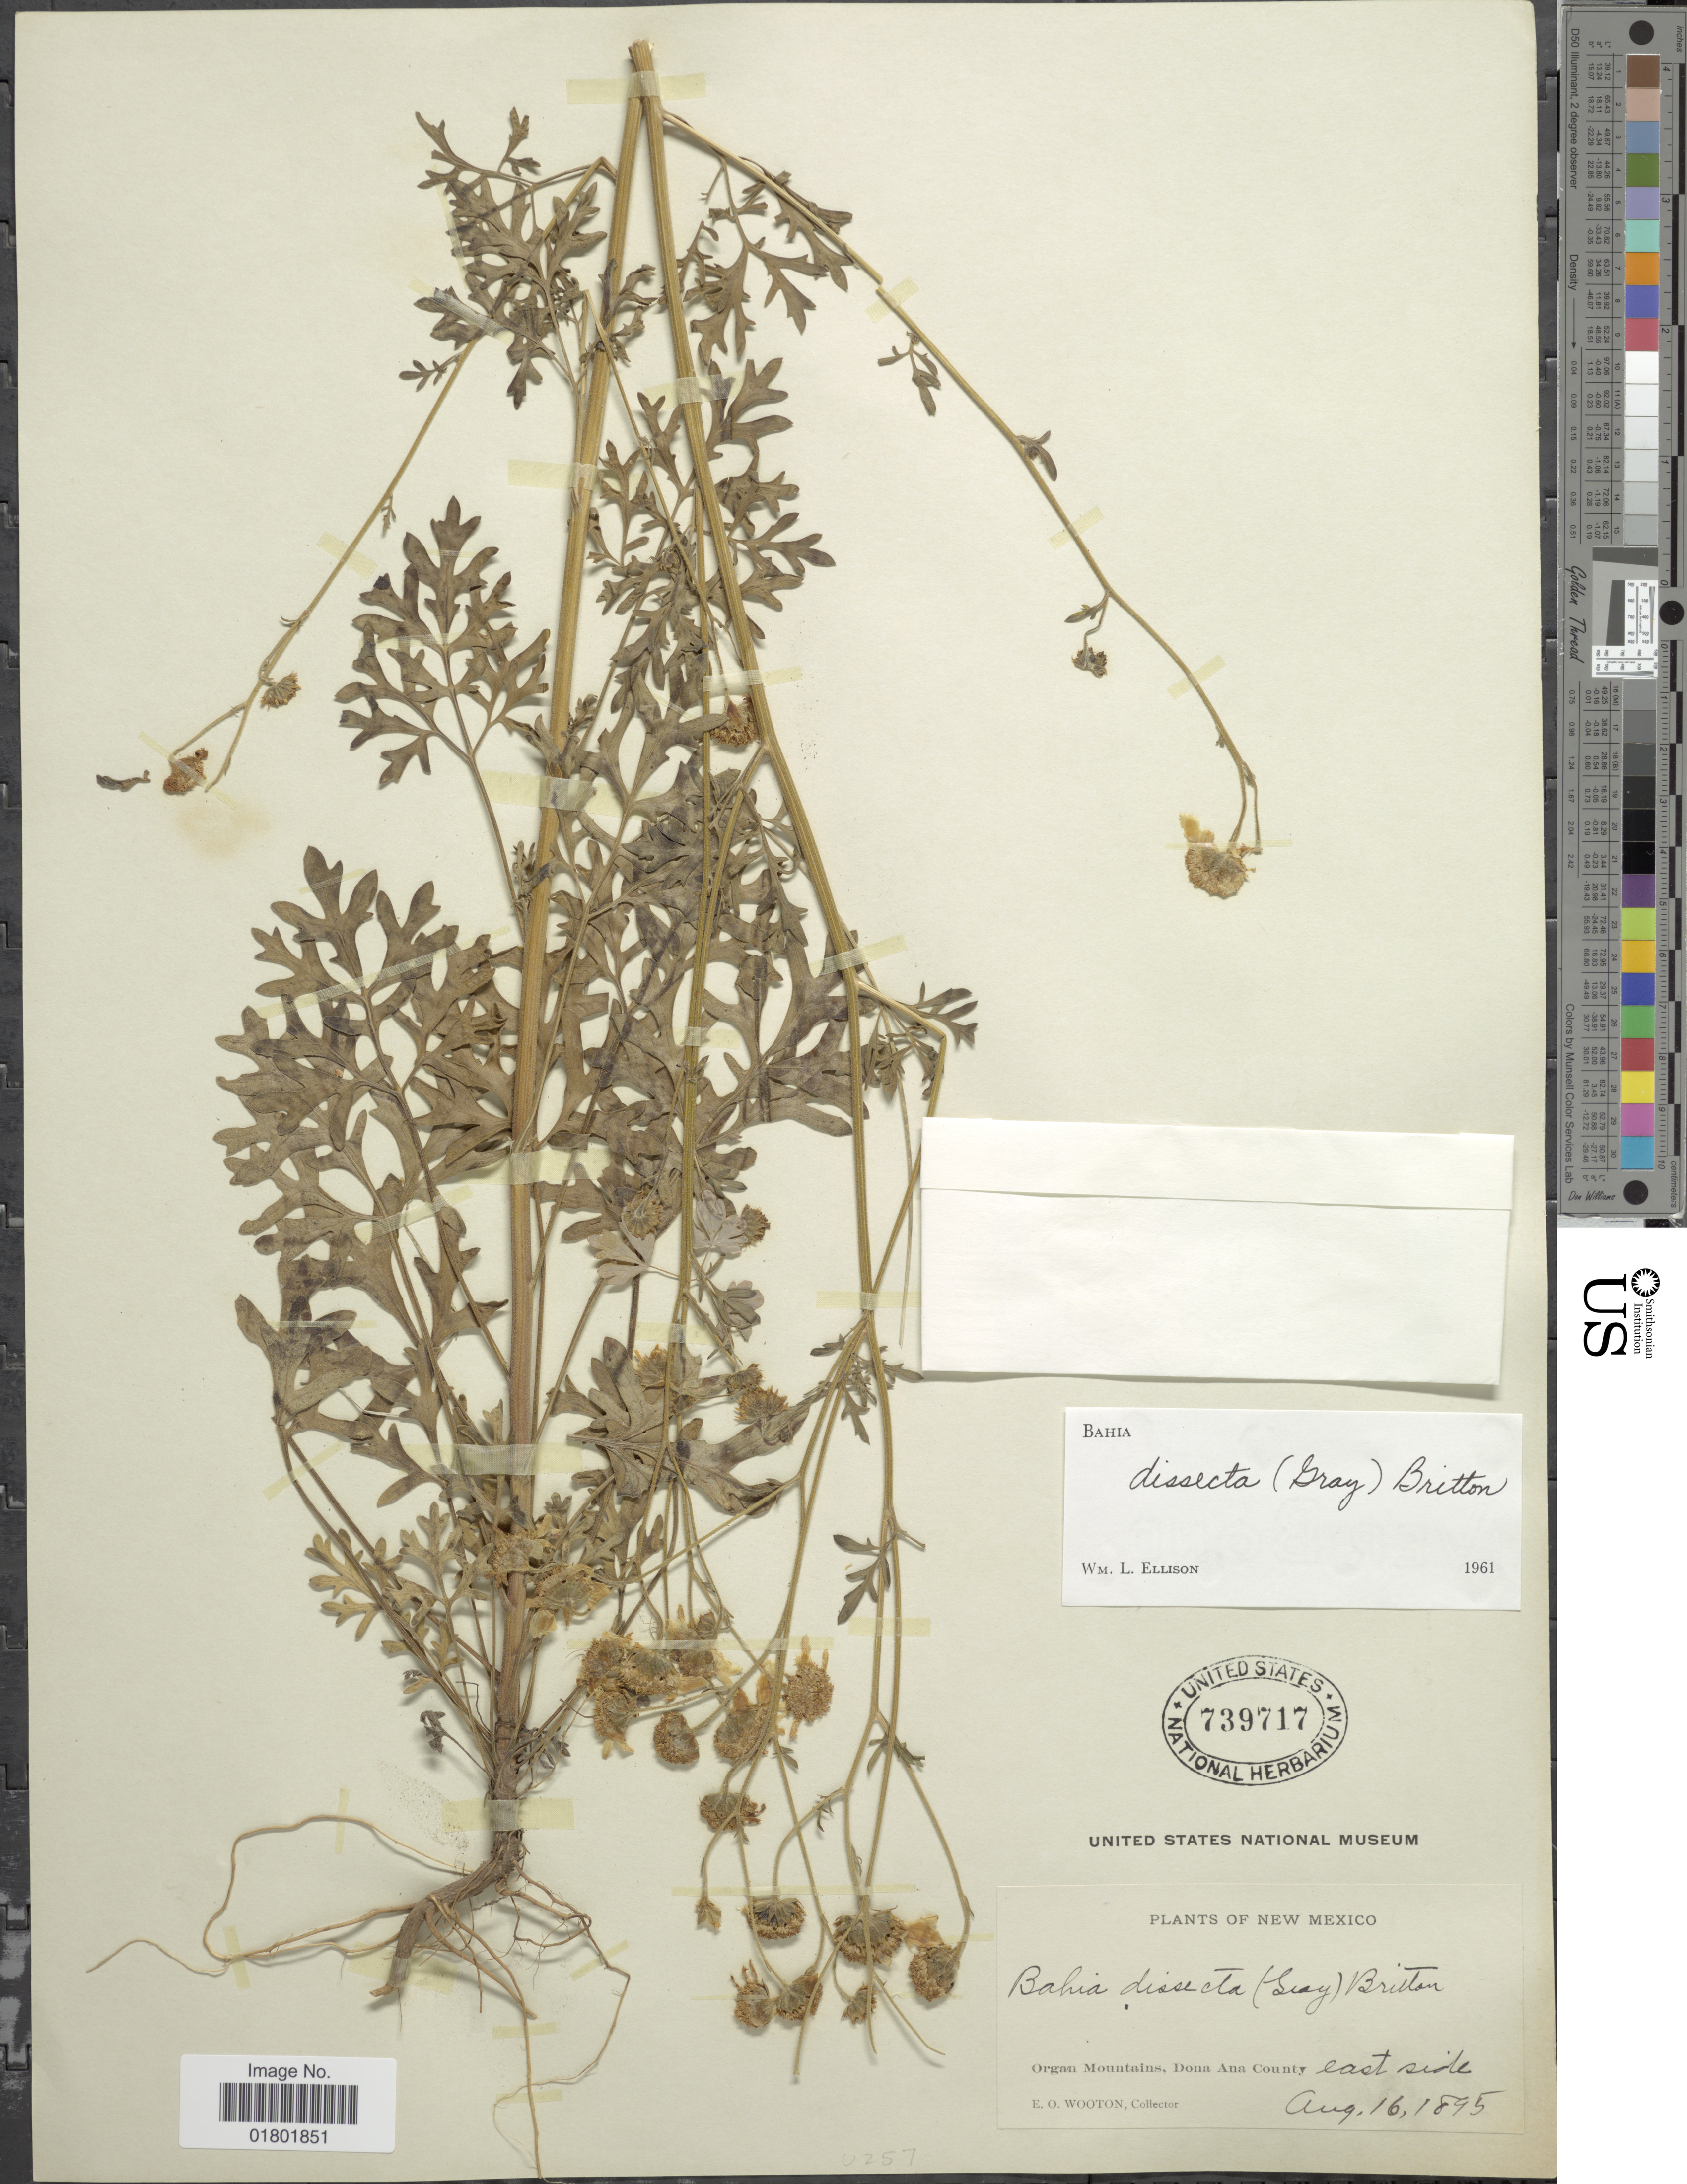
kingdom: Plantae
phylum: Tracheophyta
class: Magnoliopsida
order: Asterales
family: Asteraceae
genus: Bahia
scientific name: Bahia dissecta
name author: (A. Gray) Britton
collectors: E. O. Wooton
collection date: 1895-08-16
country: United States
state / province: New Mexico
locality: Organ Mountains, Dona Ana County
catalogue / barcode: US 739717